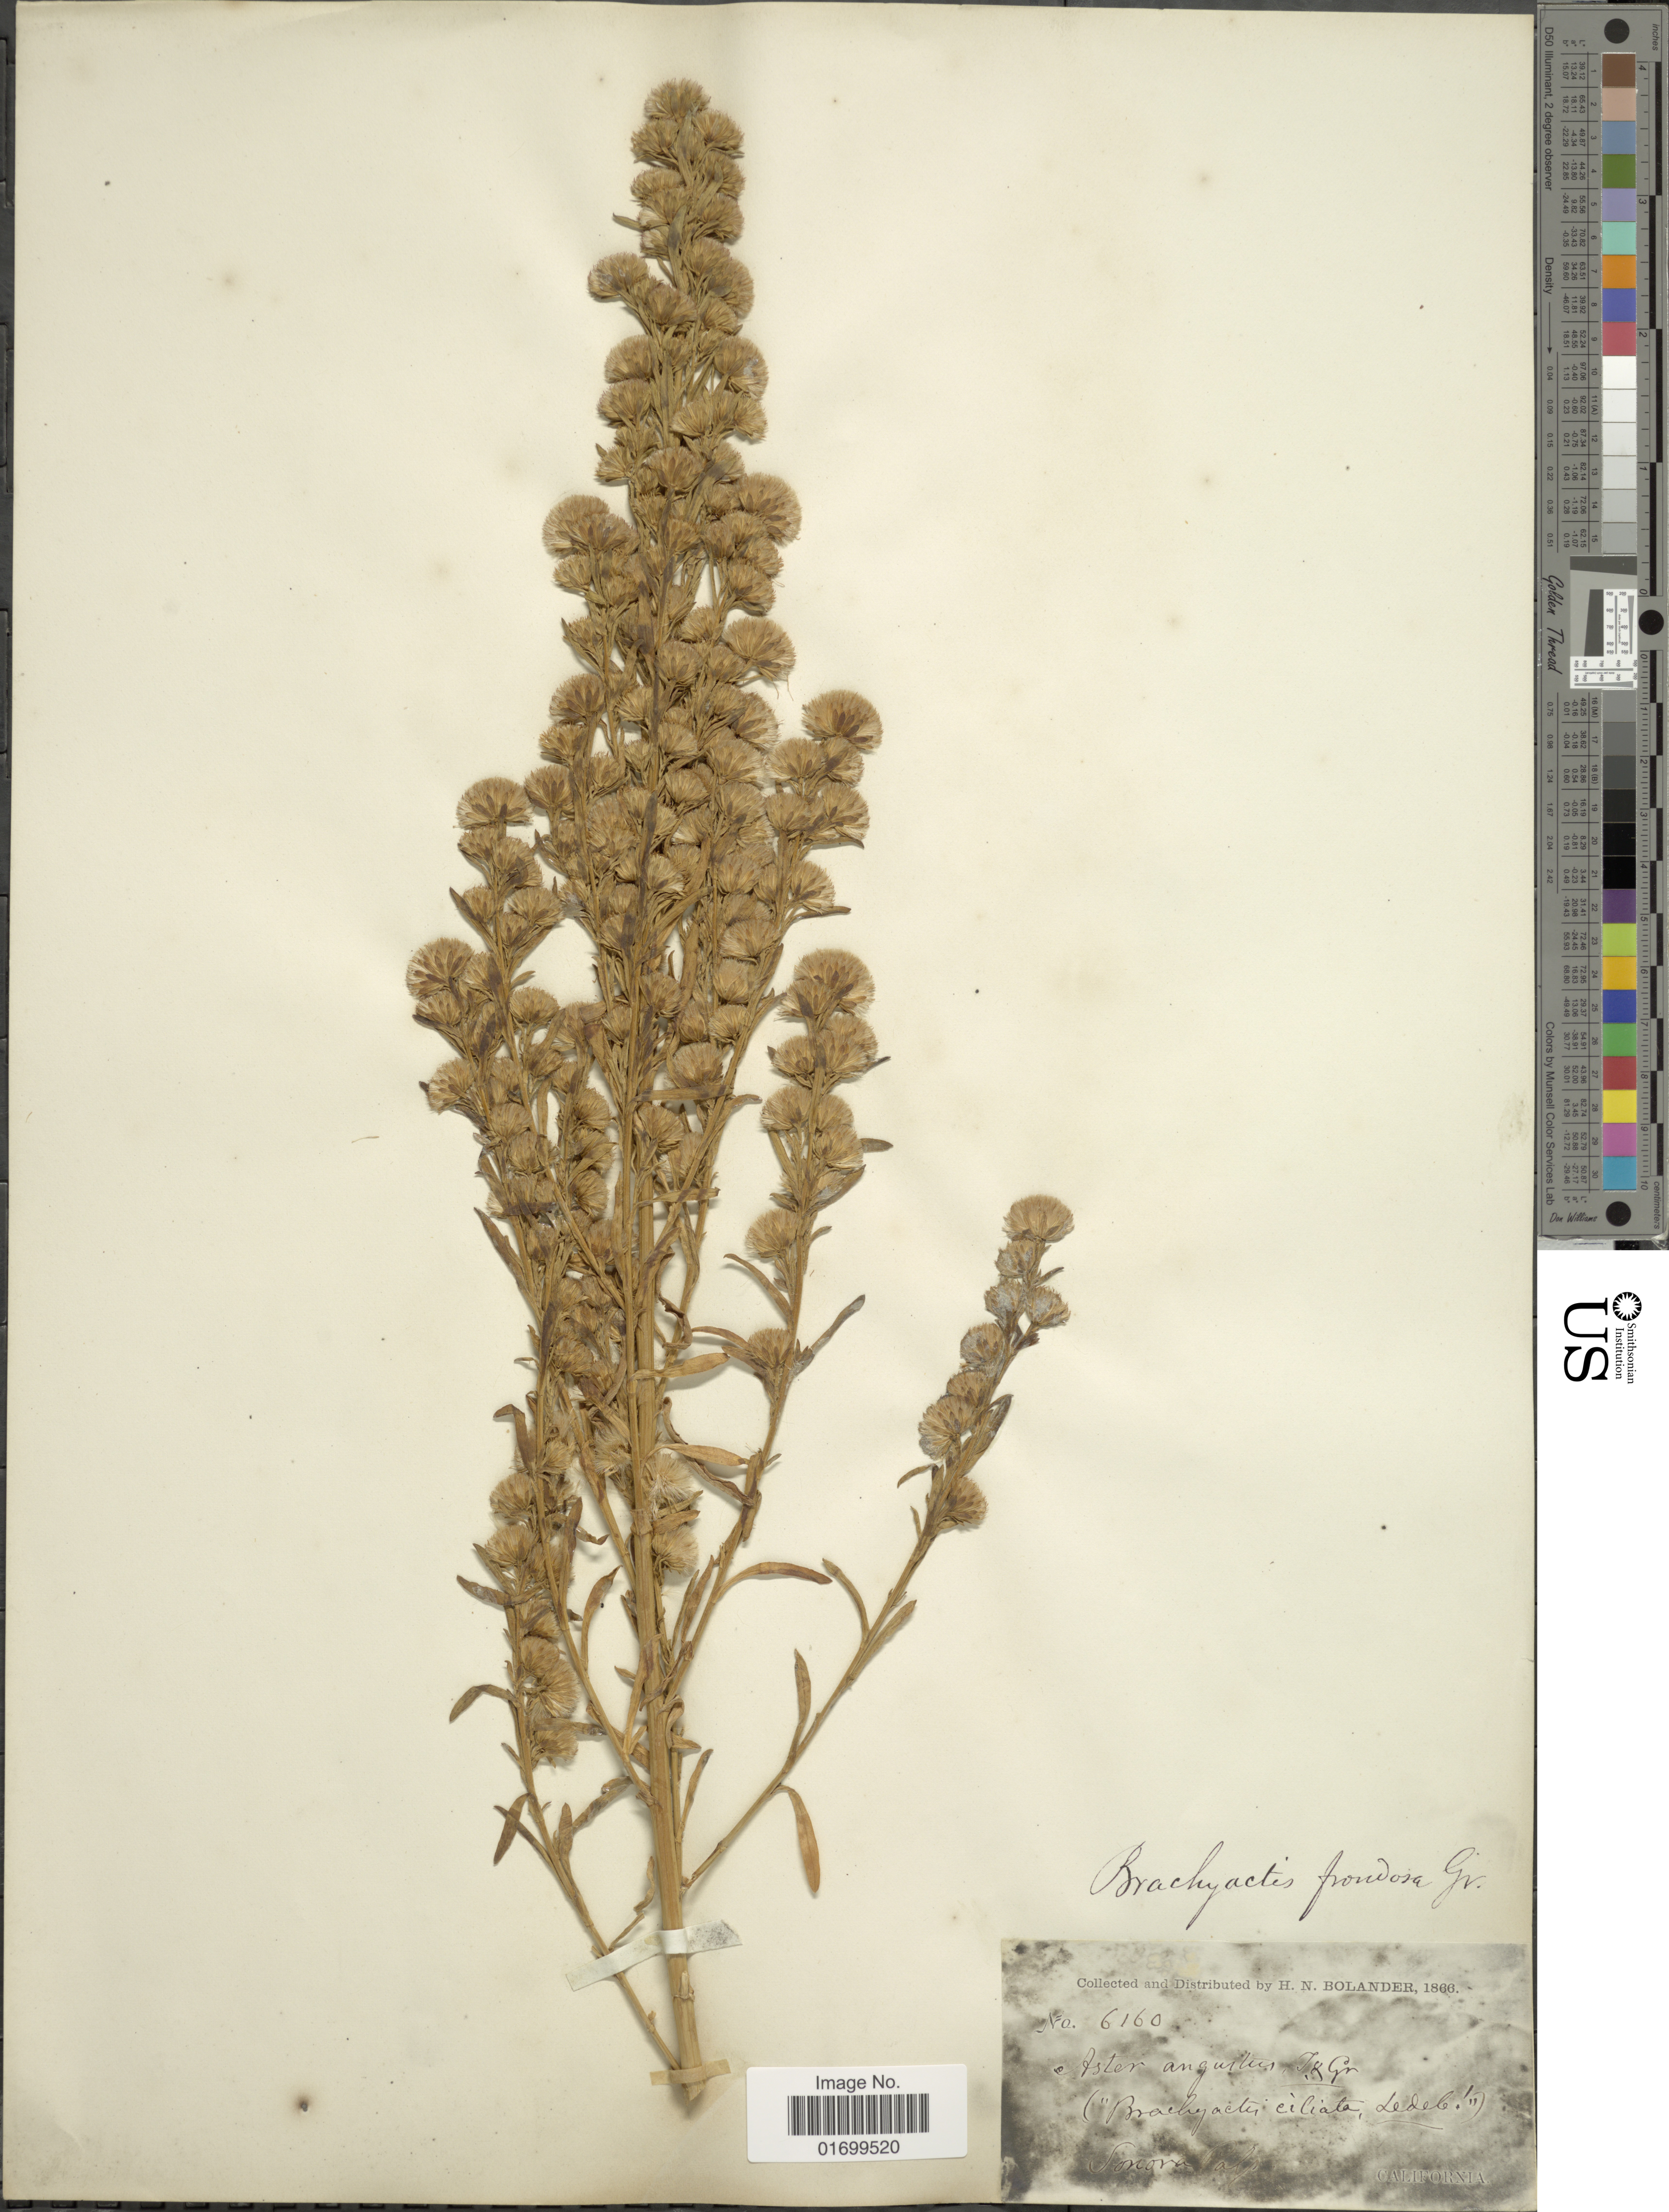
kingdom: Plantae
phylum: Tracheophyta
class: Magnoliopsida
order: Asterales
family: Asteraceae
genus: Symphyotrichum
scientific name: Symphyotrichum frondosum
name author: (Nutt.) G.L. Nesom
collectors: H. Bolander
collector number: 6160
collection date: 1866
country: United States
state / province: California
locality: Sonora.